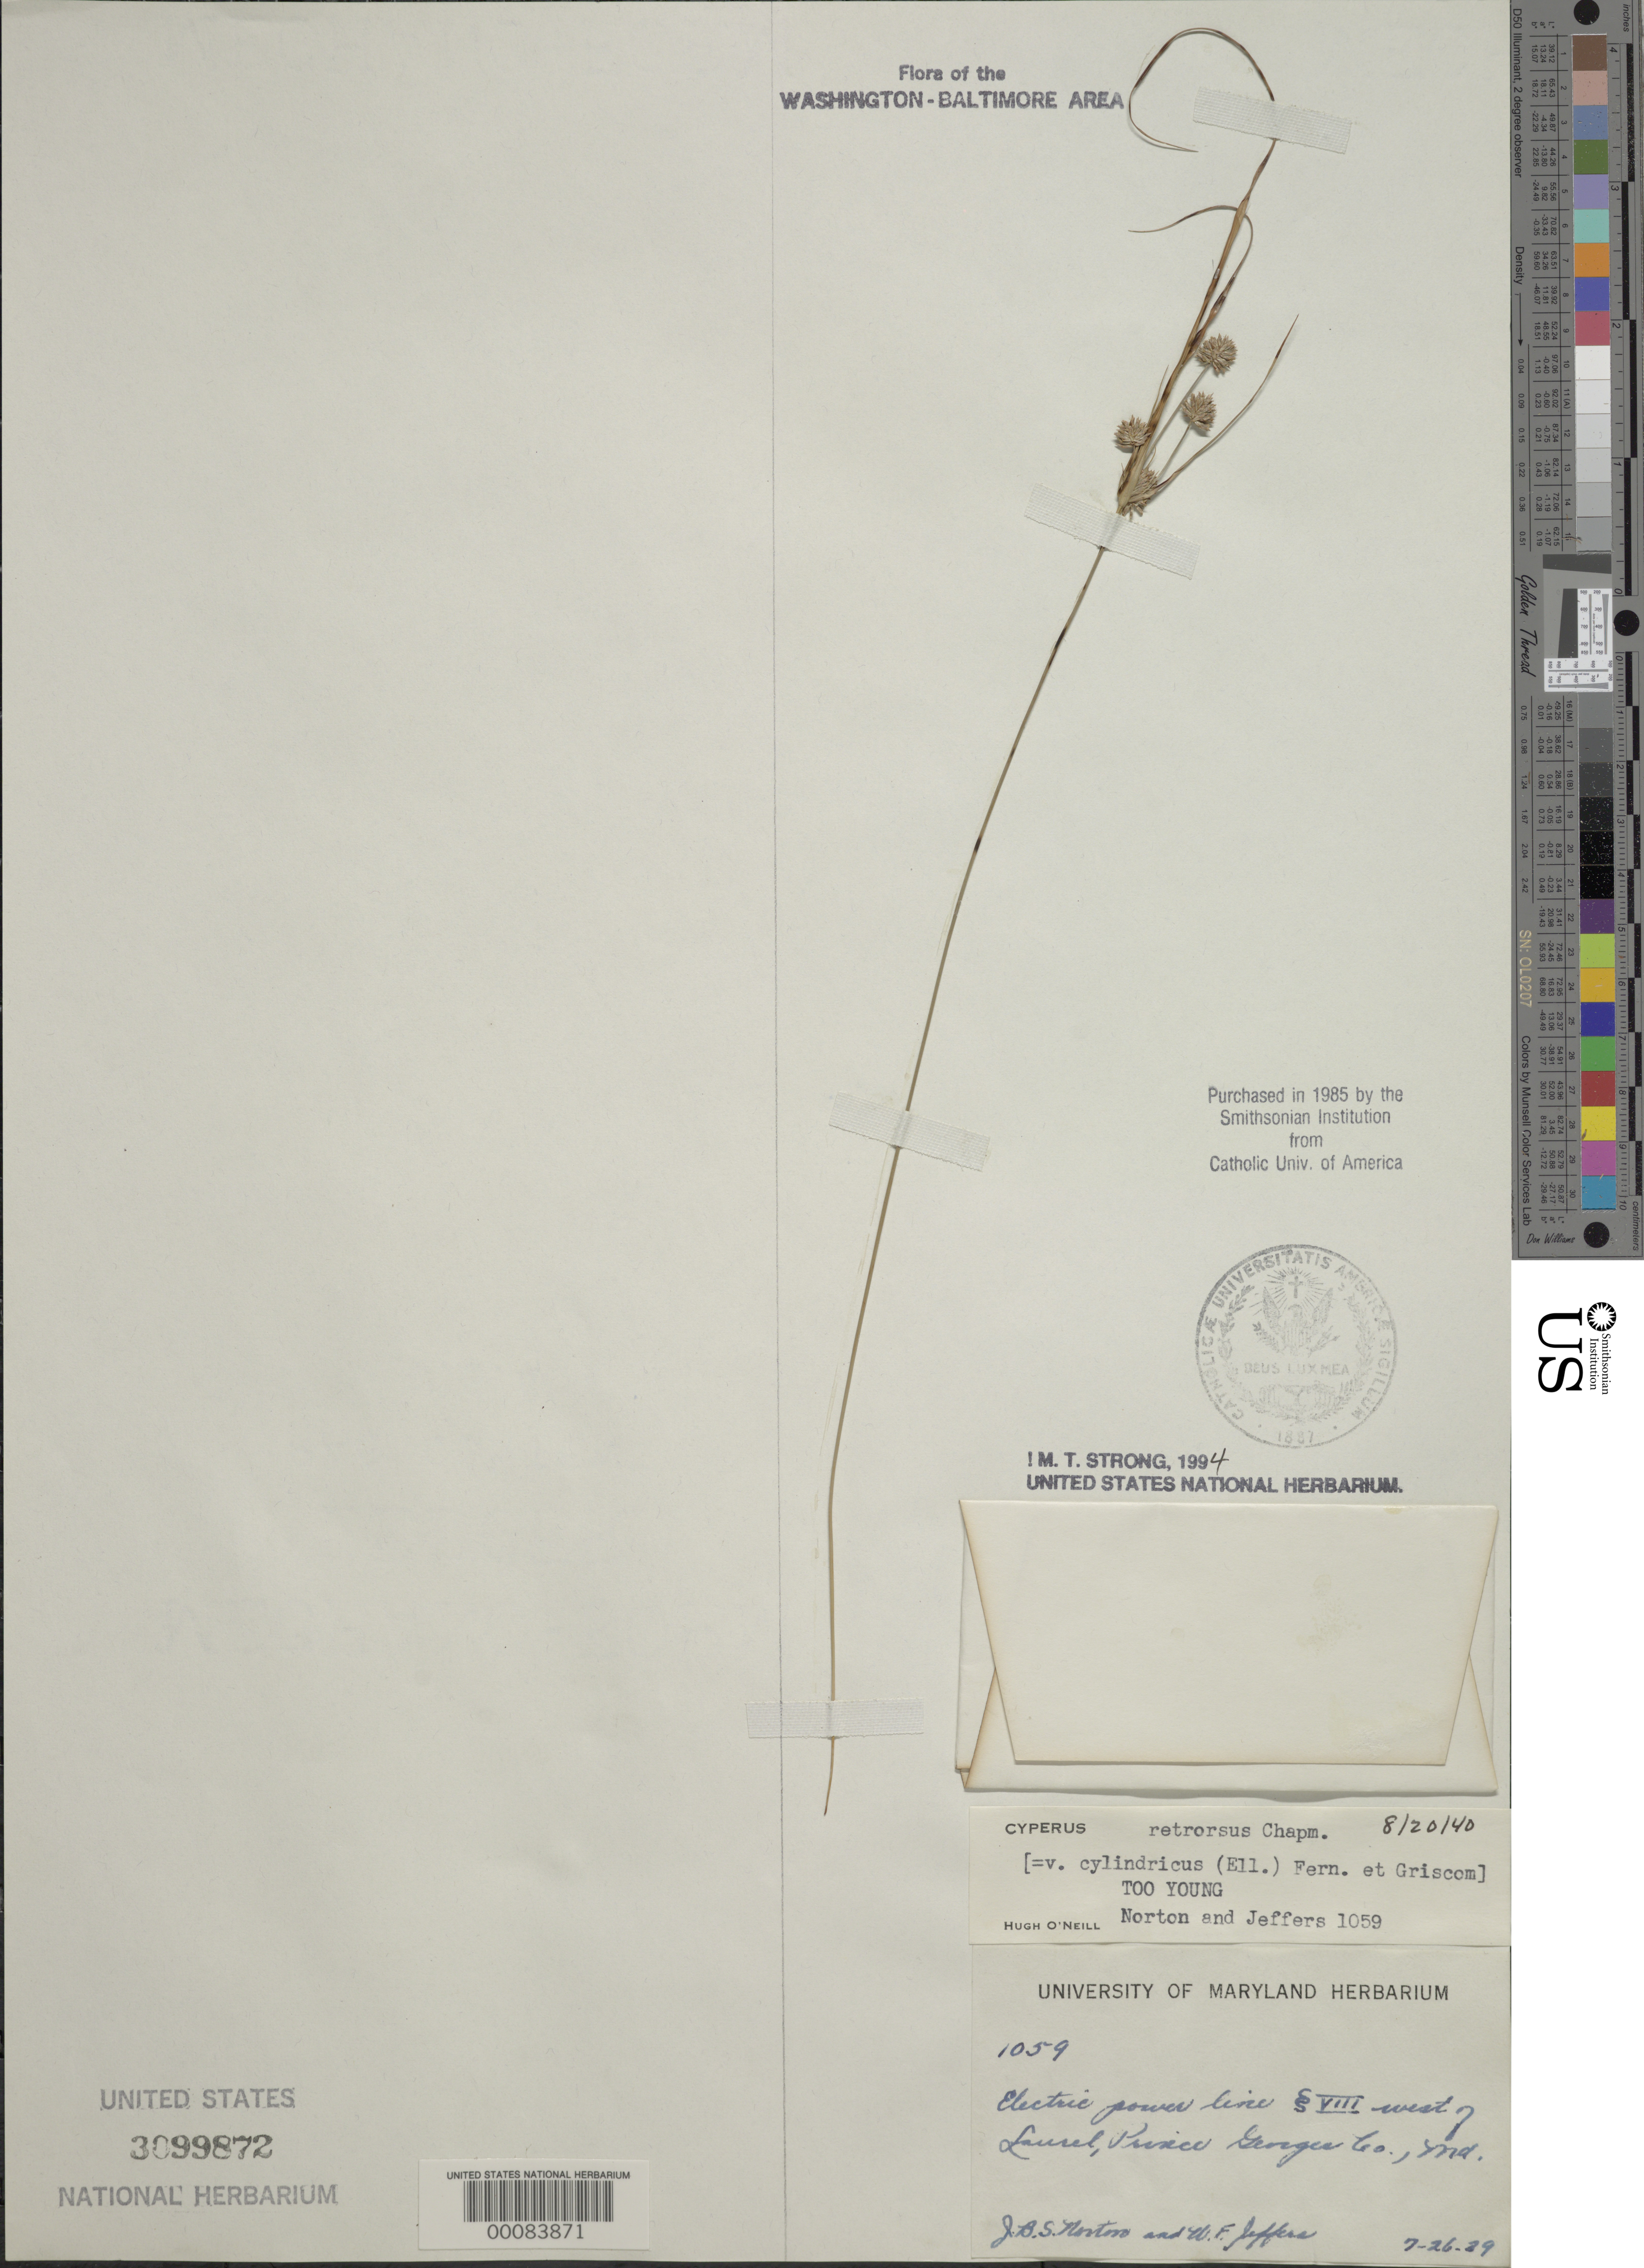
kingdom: Plantae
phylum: Tracheophyta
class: Liliopsida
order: Poales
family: Cyperaceae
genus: Cyperus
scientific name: Cyperus retrorsus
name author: Chapm.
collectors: J. B. S. Norton & W. Jeffers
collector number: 1059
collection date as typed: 26 Jul 1939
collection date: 1939-07-26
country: United States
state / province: Maryland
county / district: Prince George's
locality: West of Laurel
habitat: Power line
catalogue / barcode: US 3099872